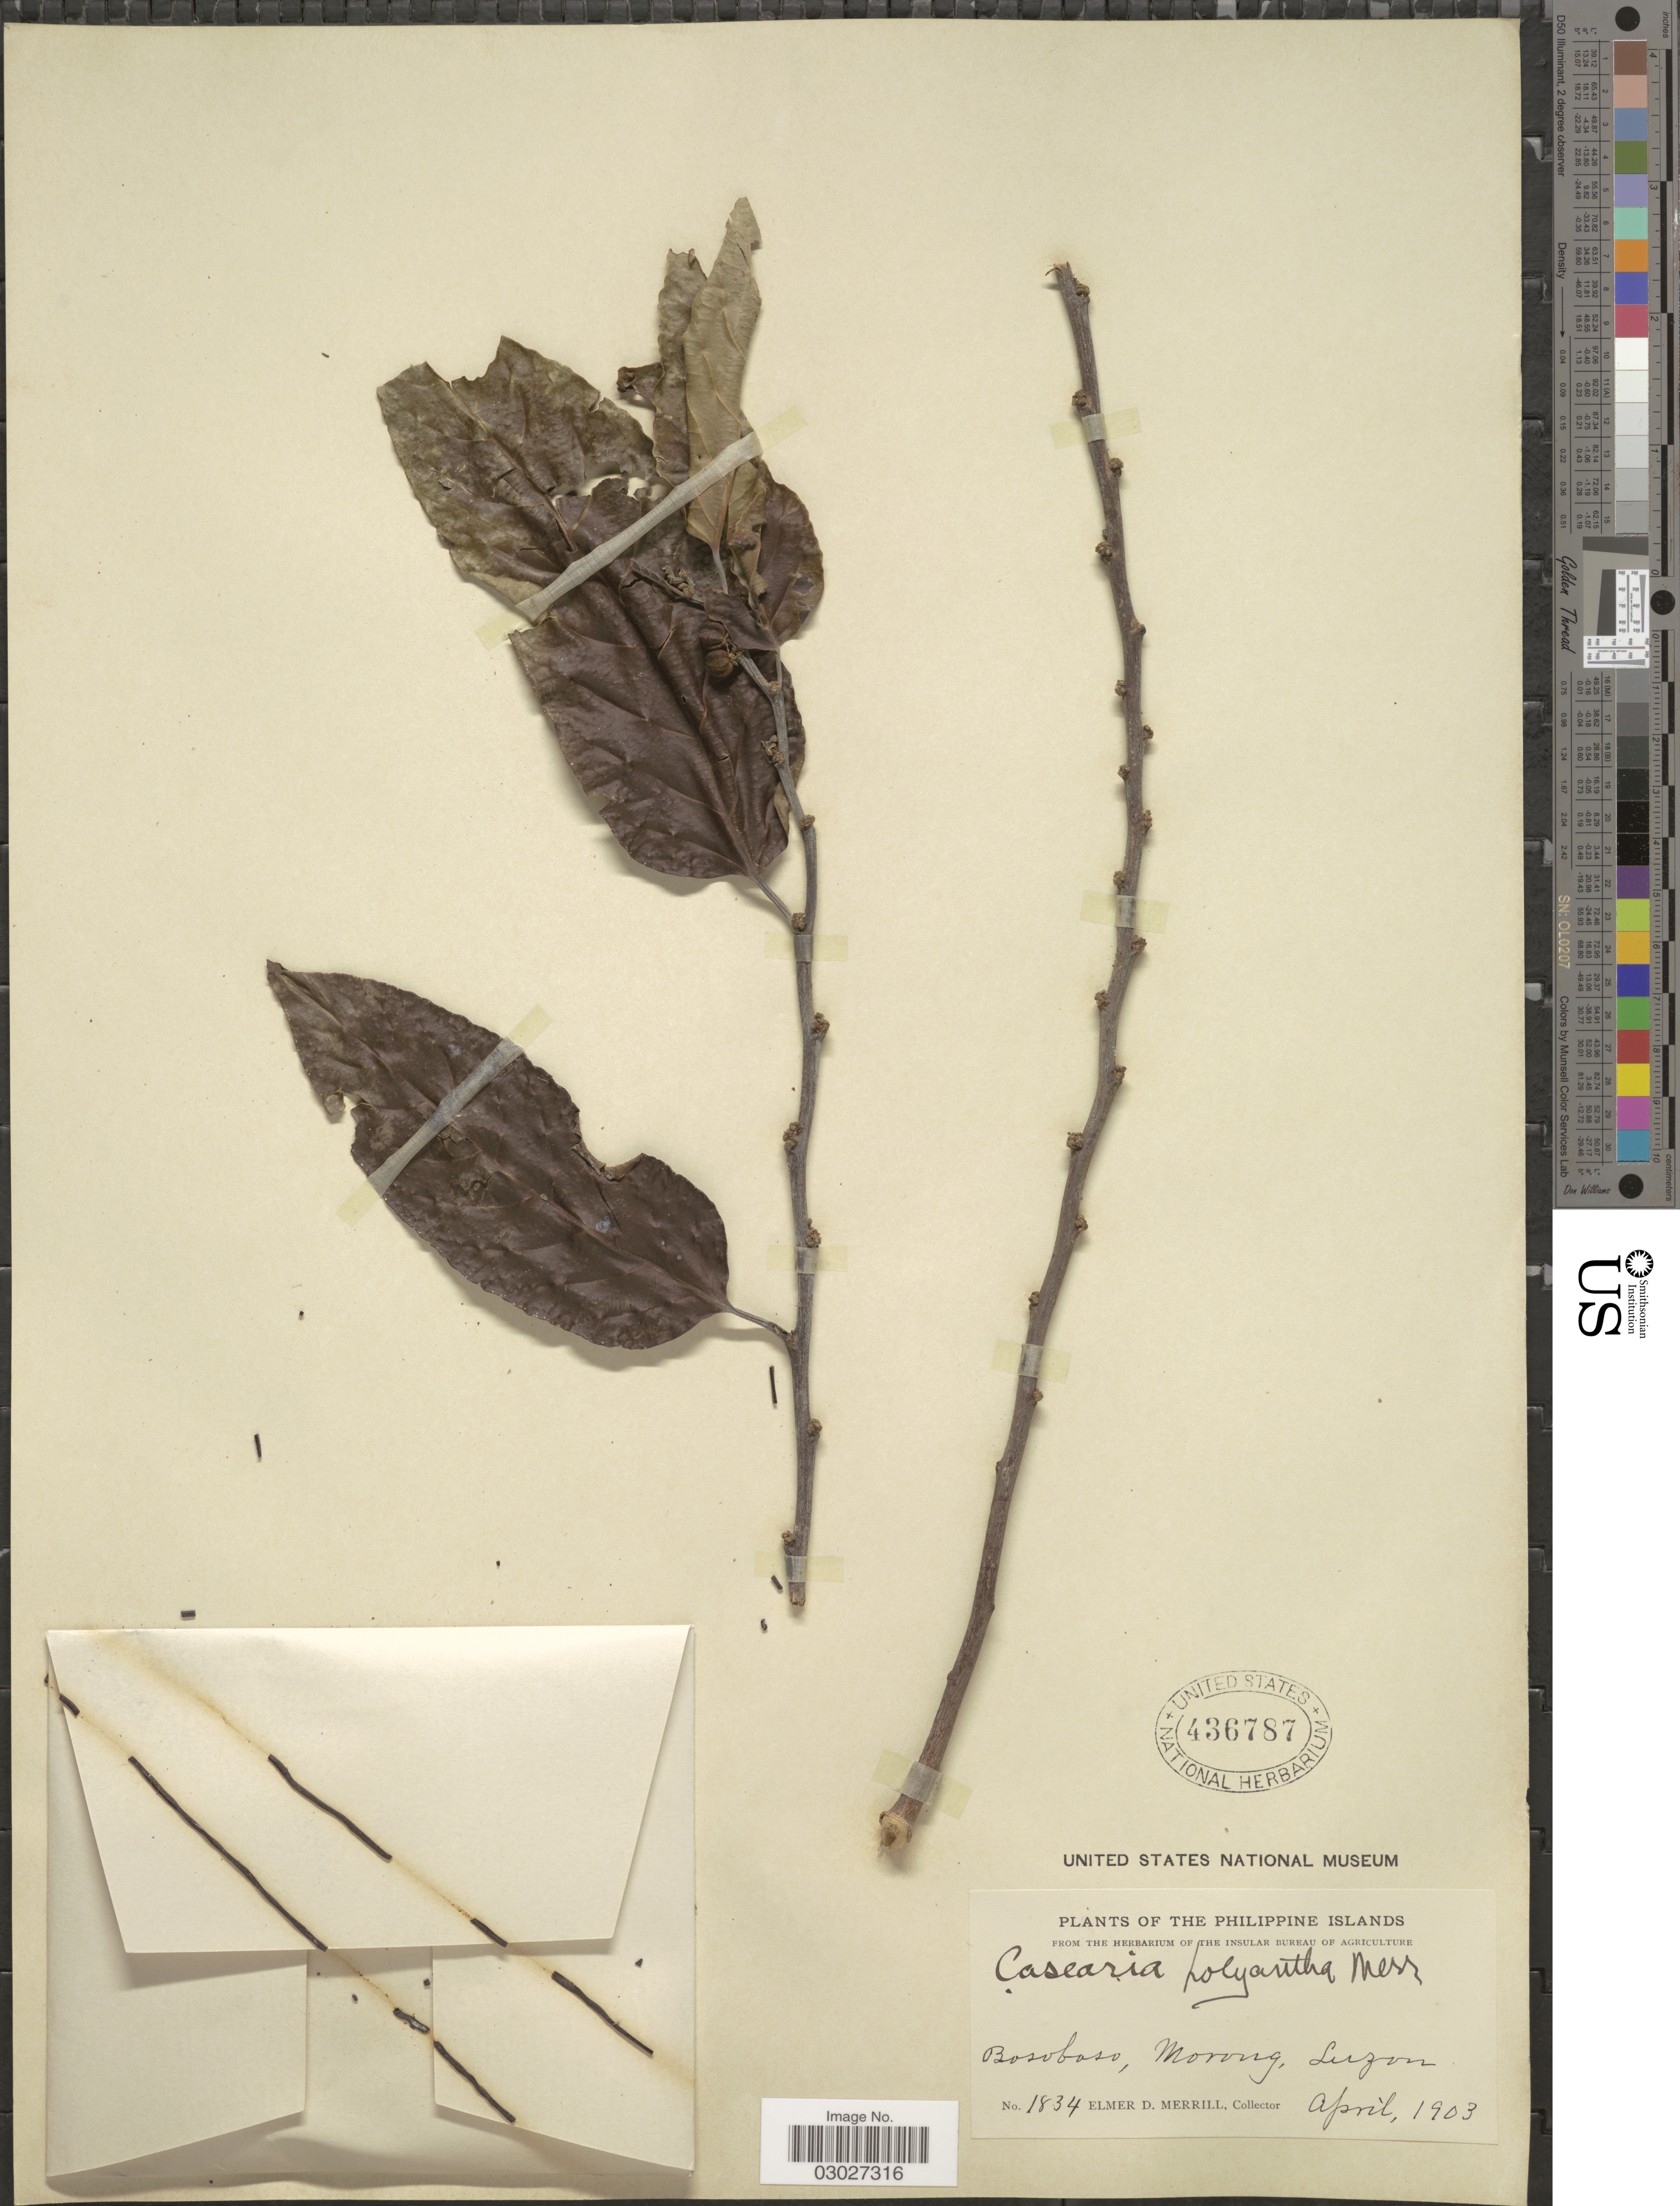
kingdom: Plantae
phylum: Tracheophyta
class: Magnoliopsida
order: Malpighiales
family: Salicaceae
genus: Casearia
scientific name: Casearia grewiifolia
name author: Vent.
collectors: E. D. Merrill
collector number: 1834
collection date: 1903-04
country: Philippines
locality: The Philippine Islands, Bosoboso, Morong, Luzon.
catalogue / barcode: US 436787